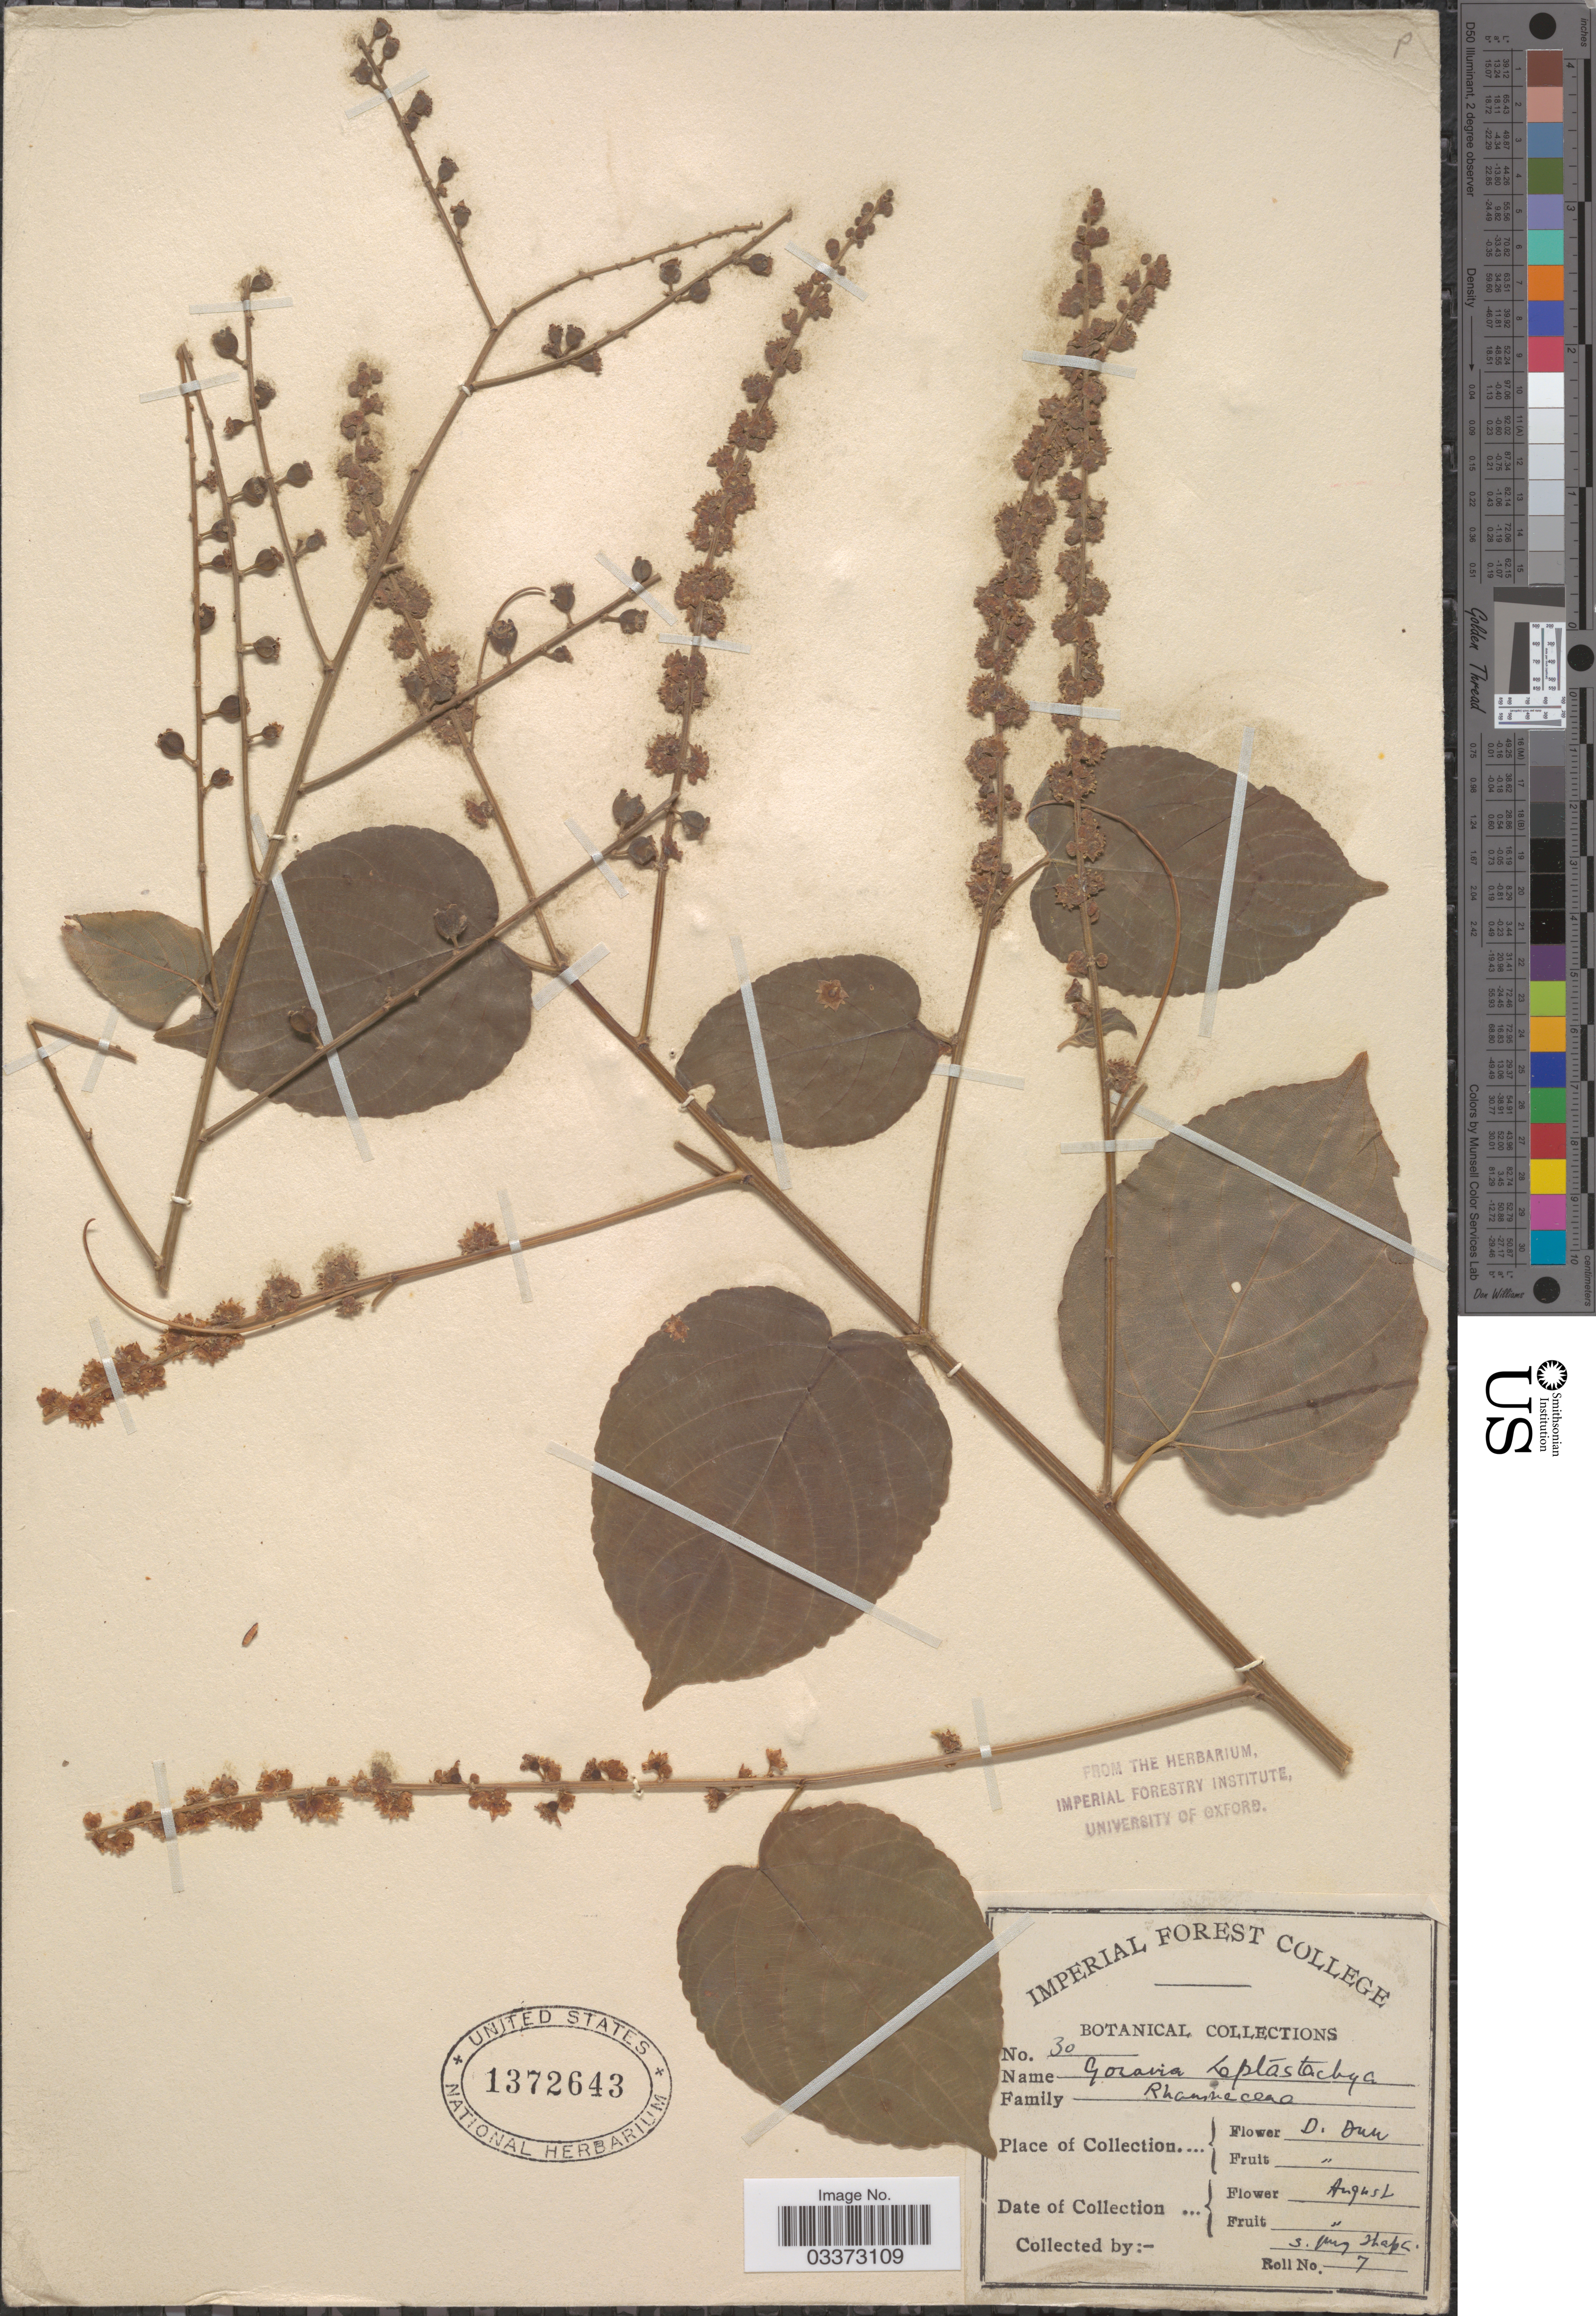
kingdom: Plantae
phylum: Tracheophyta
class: Magnoliopsida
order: Rosales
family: Rhamnaceae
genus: Gouania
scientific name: Gouania leptostachya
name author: DC.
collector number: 30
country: India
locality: D. Dun.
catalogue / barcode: US 1372643